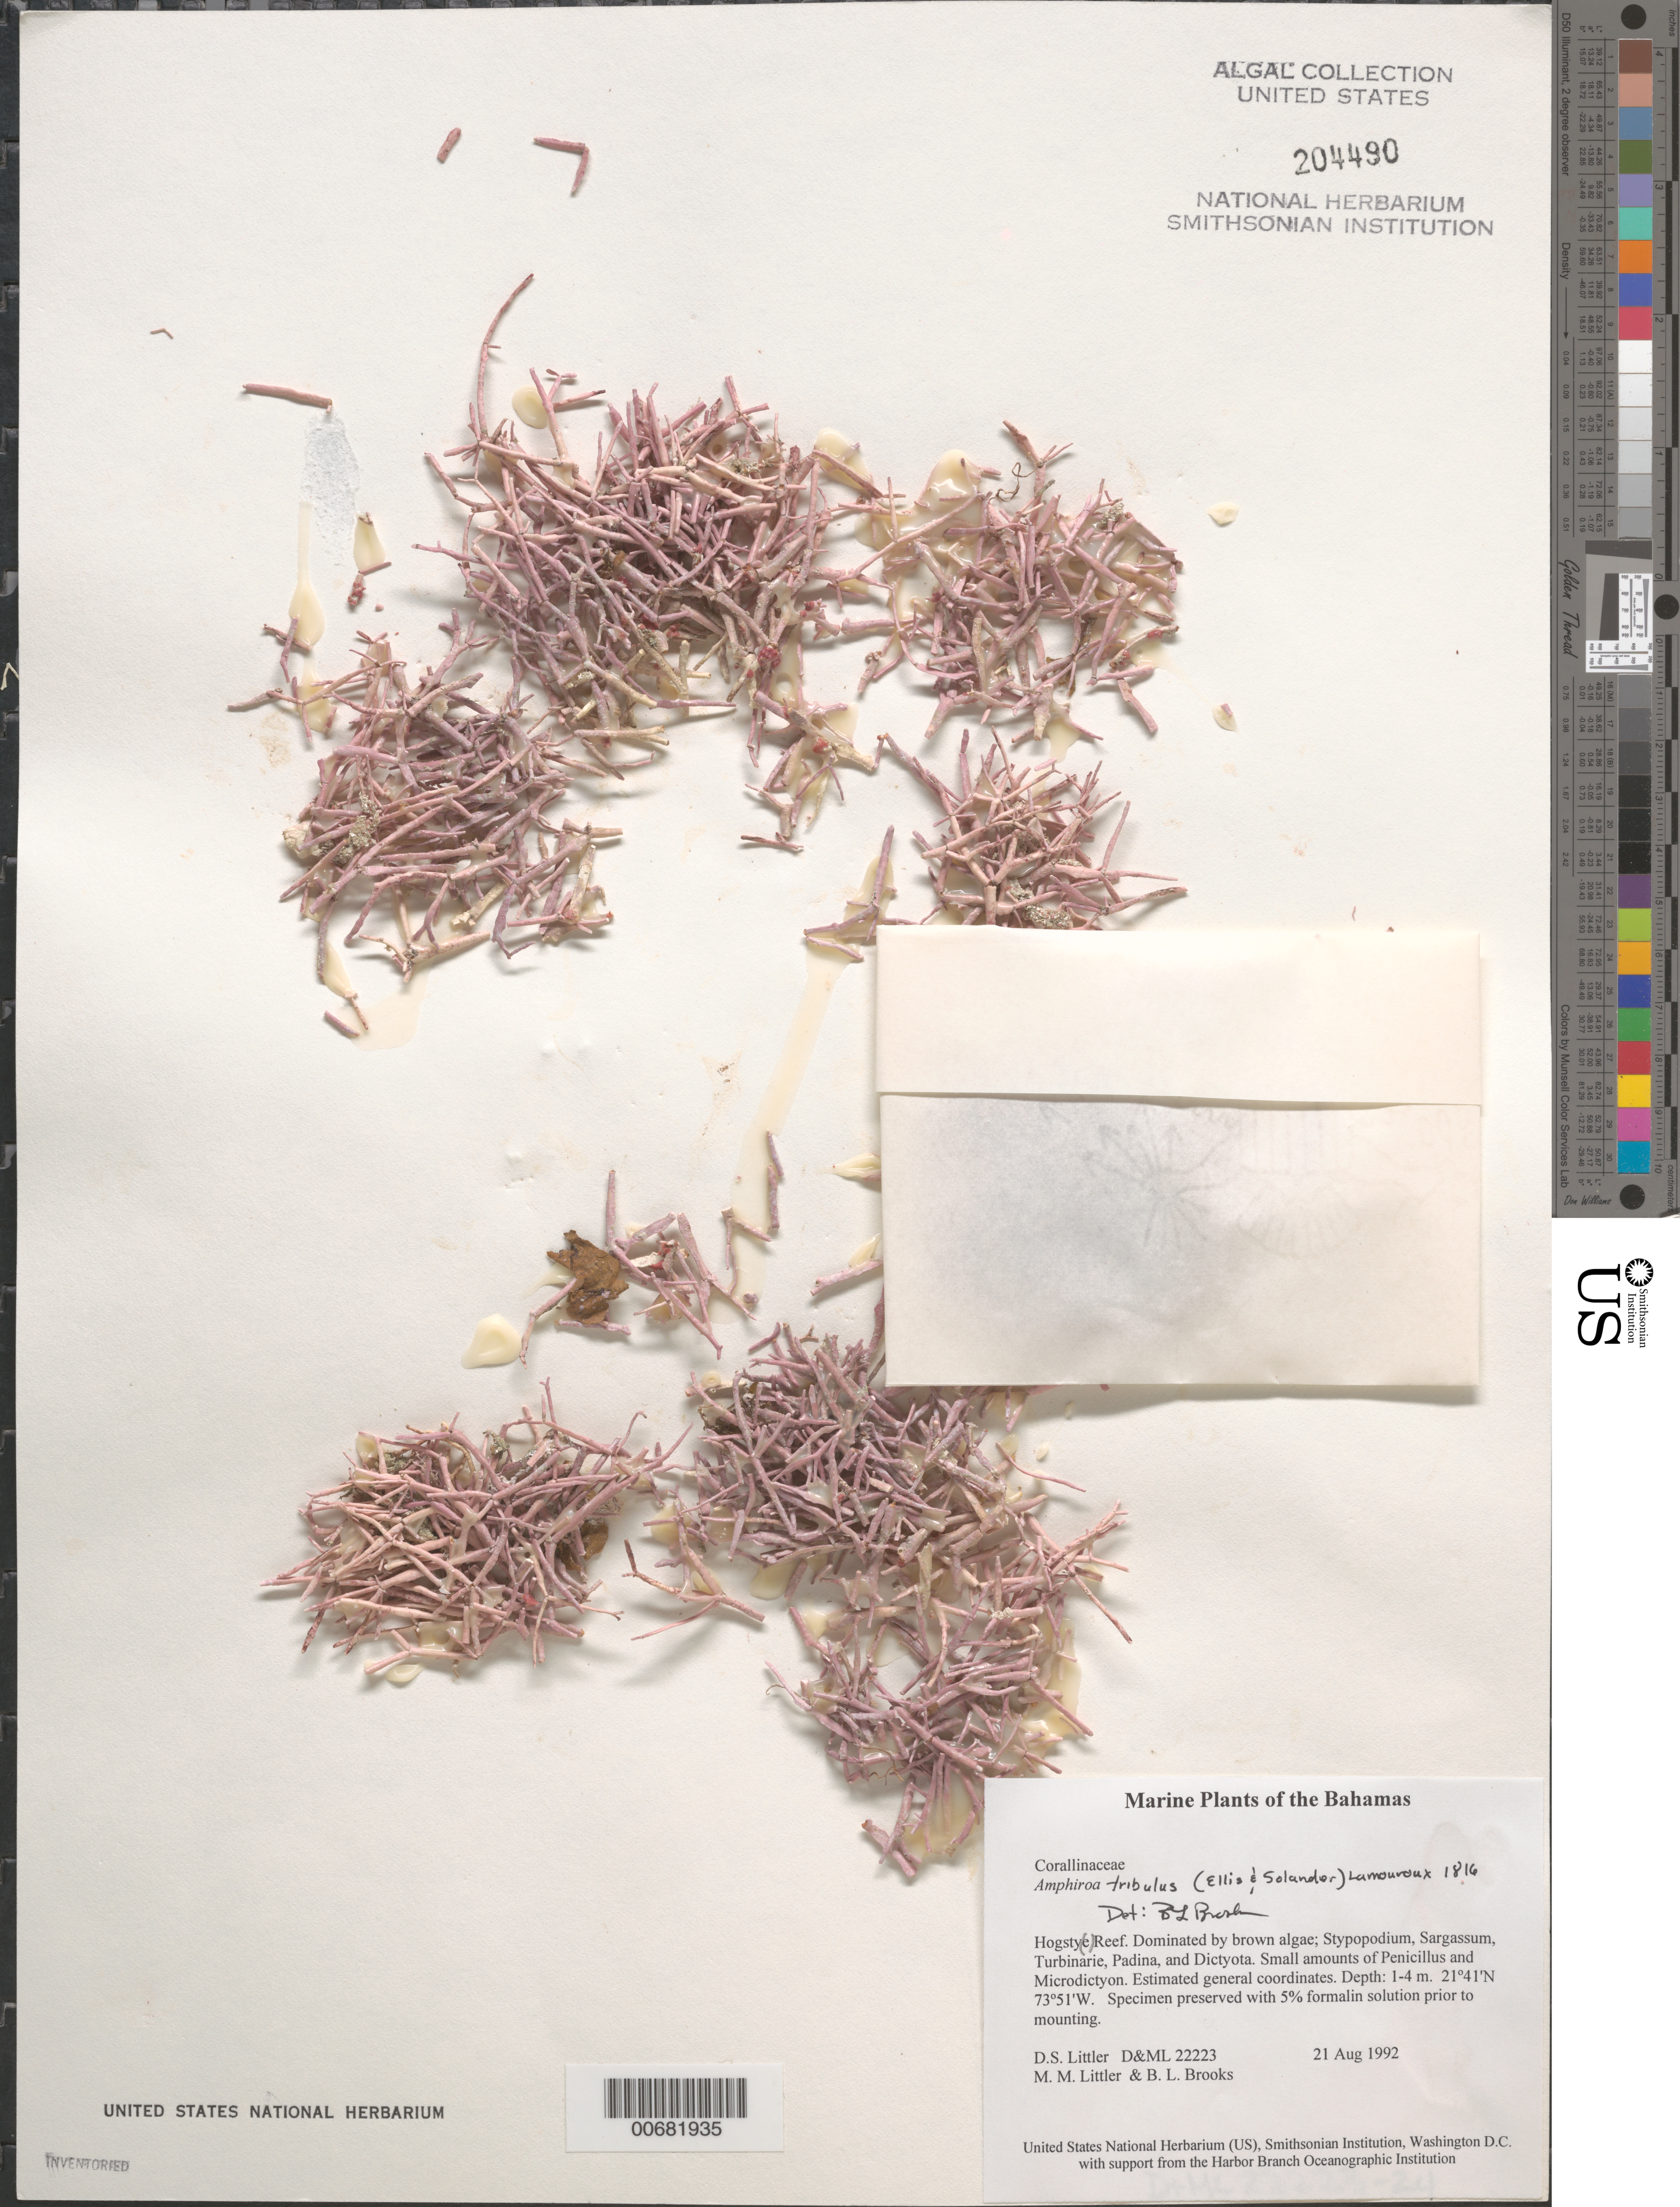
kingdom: Plantae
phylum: Rhodophyta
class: Florideophyceae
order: Corallinales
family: Lithophyllaceae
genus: Amphiroa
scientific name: Amphiroa tribulus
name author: (Ellis & Sol.) J.V.Lamouroux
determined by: Brooks, B. L., (BOT), Smithsonian Institution - National Museum of Natural History (UNITED STATES)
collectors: D. S. Littler, M. M. Littler & B. Brooks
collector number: D&ML 22223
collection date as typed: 21 Aug 1992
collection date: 1992-08-21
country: Bahamas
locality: Hogsty Reef (Hogstye Reef)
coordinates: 21 41' N, 73 51' W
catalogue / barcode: US 204490